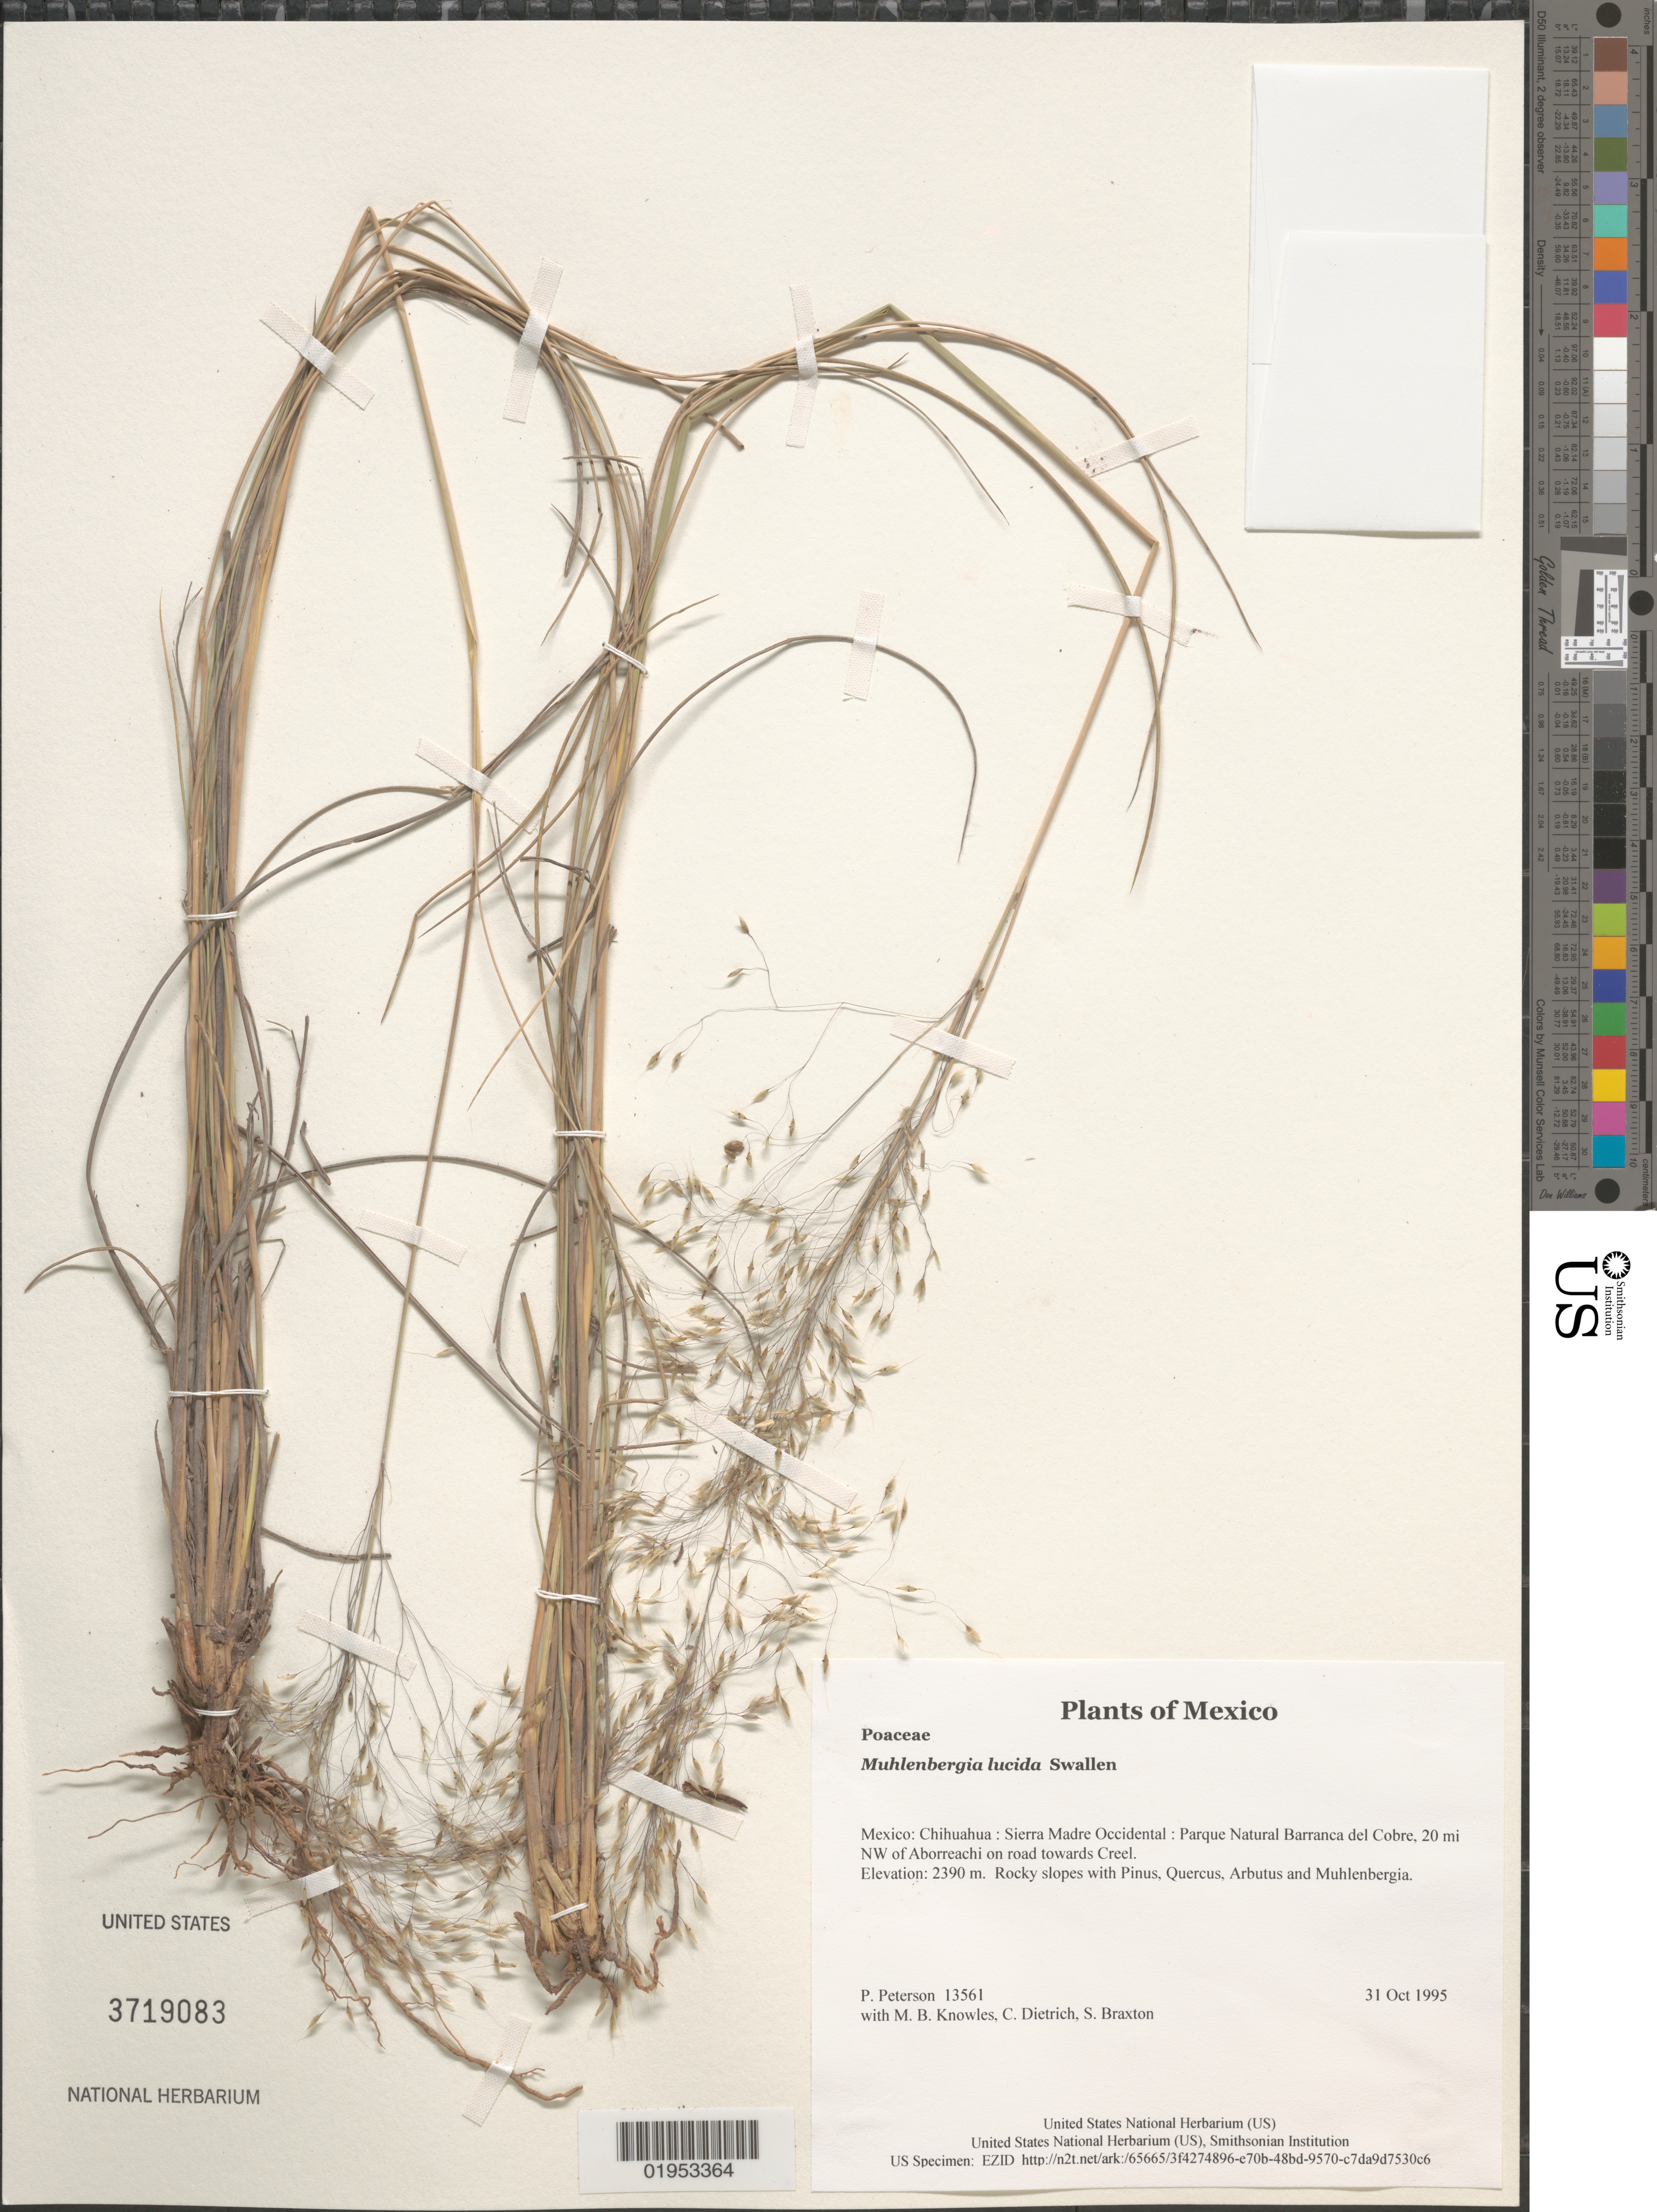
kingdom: Plantae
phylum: Tracheophyta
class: Liliopsida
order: Poales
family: Poaceae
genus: Muhlenbergia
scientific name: Muhlenbergia lucida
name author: Swallen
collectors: P. M. Peterson, M. B. Knowles, C. Dietrich & S. Braxton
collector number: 13561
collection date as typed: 31 Oct 1995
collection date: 1995-10-31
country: Mexico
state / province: Chihuahua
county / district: Sierra Madre Occidental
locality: Parque Natural Barranca del Cobre, 20 mi NW of Aborreachi on road towards Creel.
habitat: Rocky slopes with Pinus, Quercus, Arbutus and Muhlenbergia.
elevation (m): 2390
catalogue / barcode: US 3719083